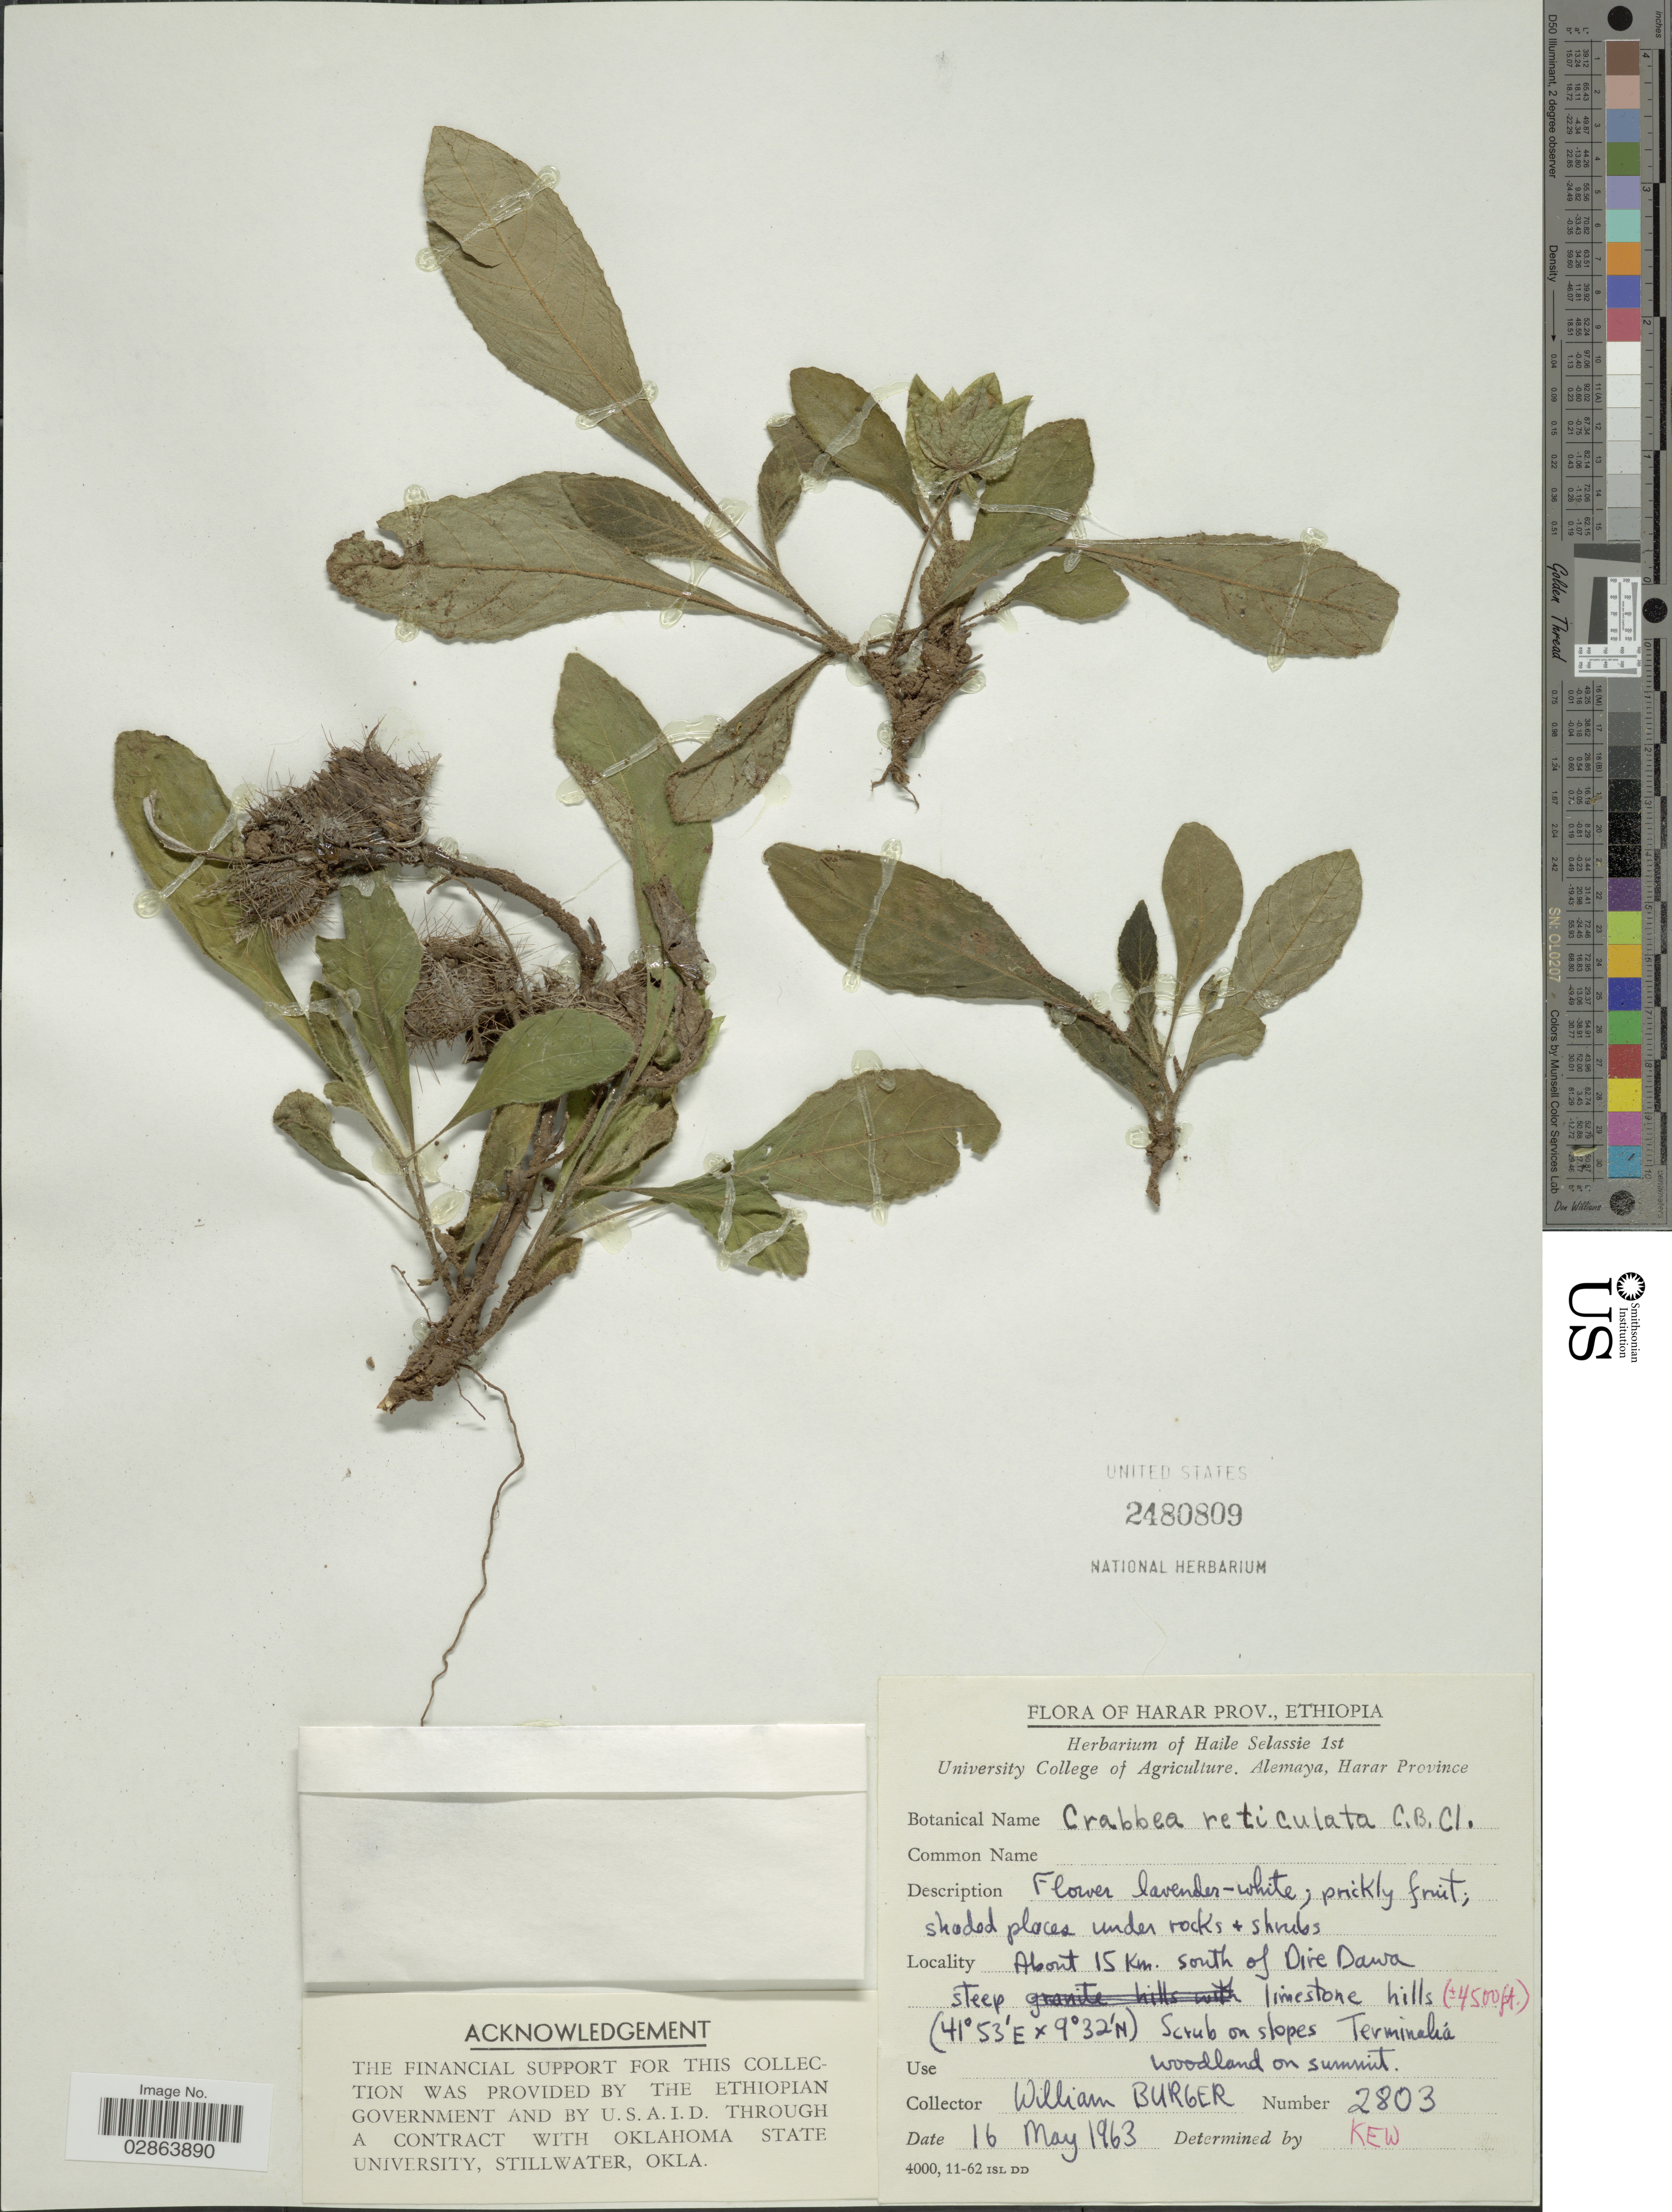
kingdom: Plantae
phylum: Tracheophyta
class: Magnoliopsida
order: Lamiales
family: Acanthaceae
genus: Crabbea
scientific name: Crabbea reticulata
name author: C.B. Clarke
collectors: W. Burger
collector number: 2803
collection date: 1963-05-16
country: Ethiopia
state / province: Dire Dawa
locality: Harar Prov., Ethiopia, About 15 Km. south of Dire Dawa.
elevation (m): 1372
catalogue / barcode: US 2480809